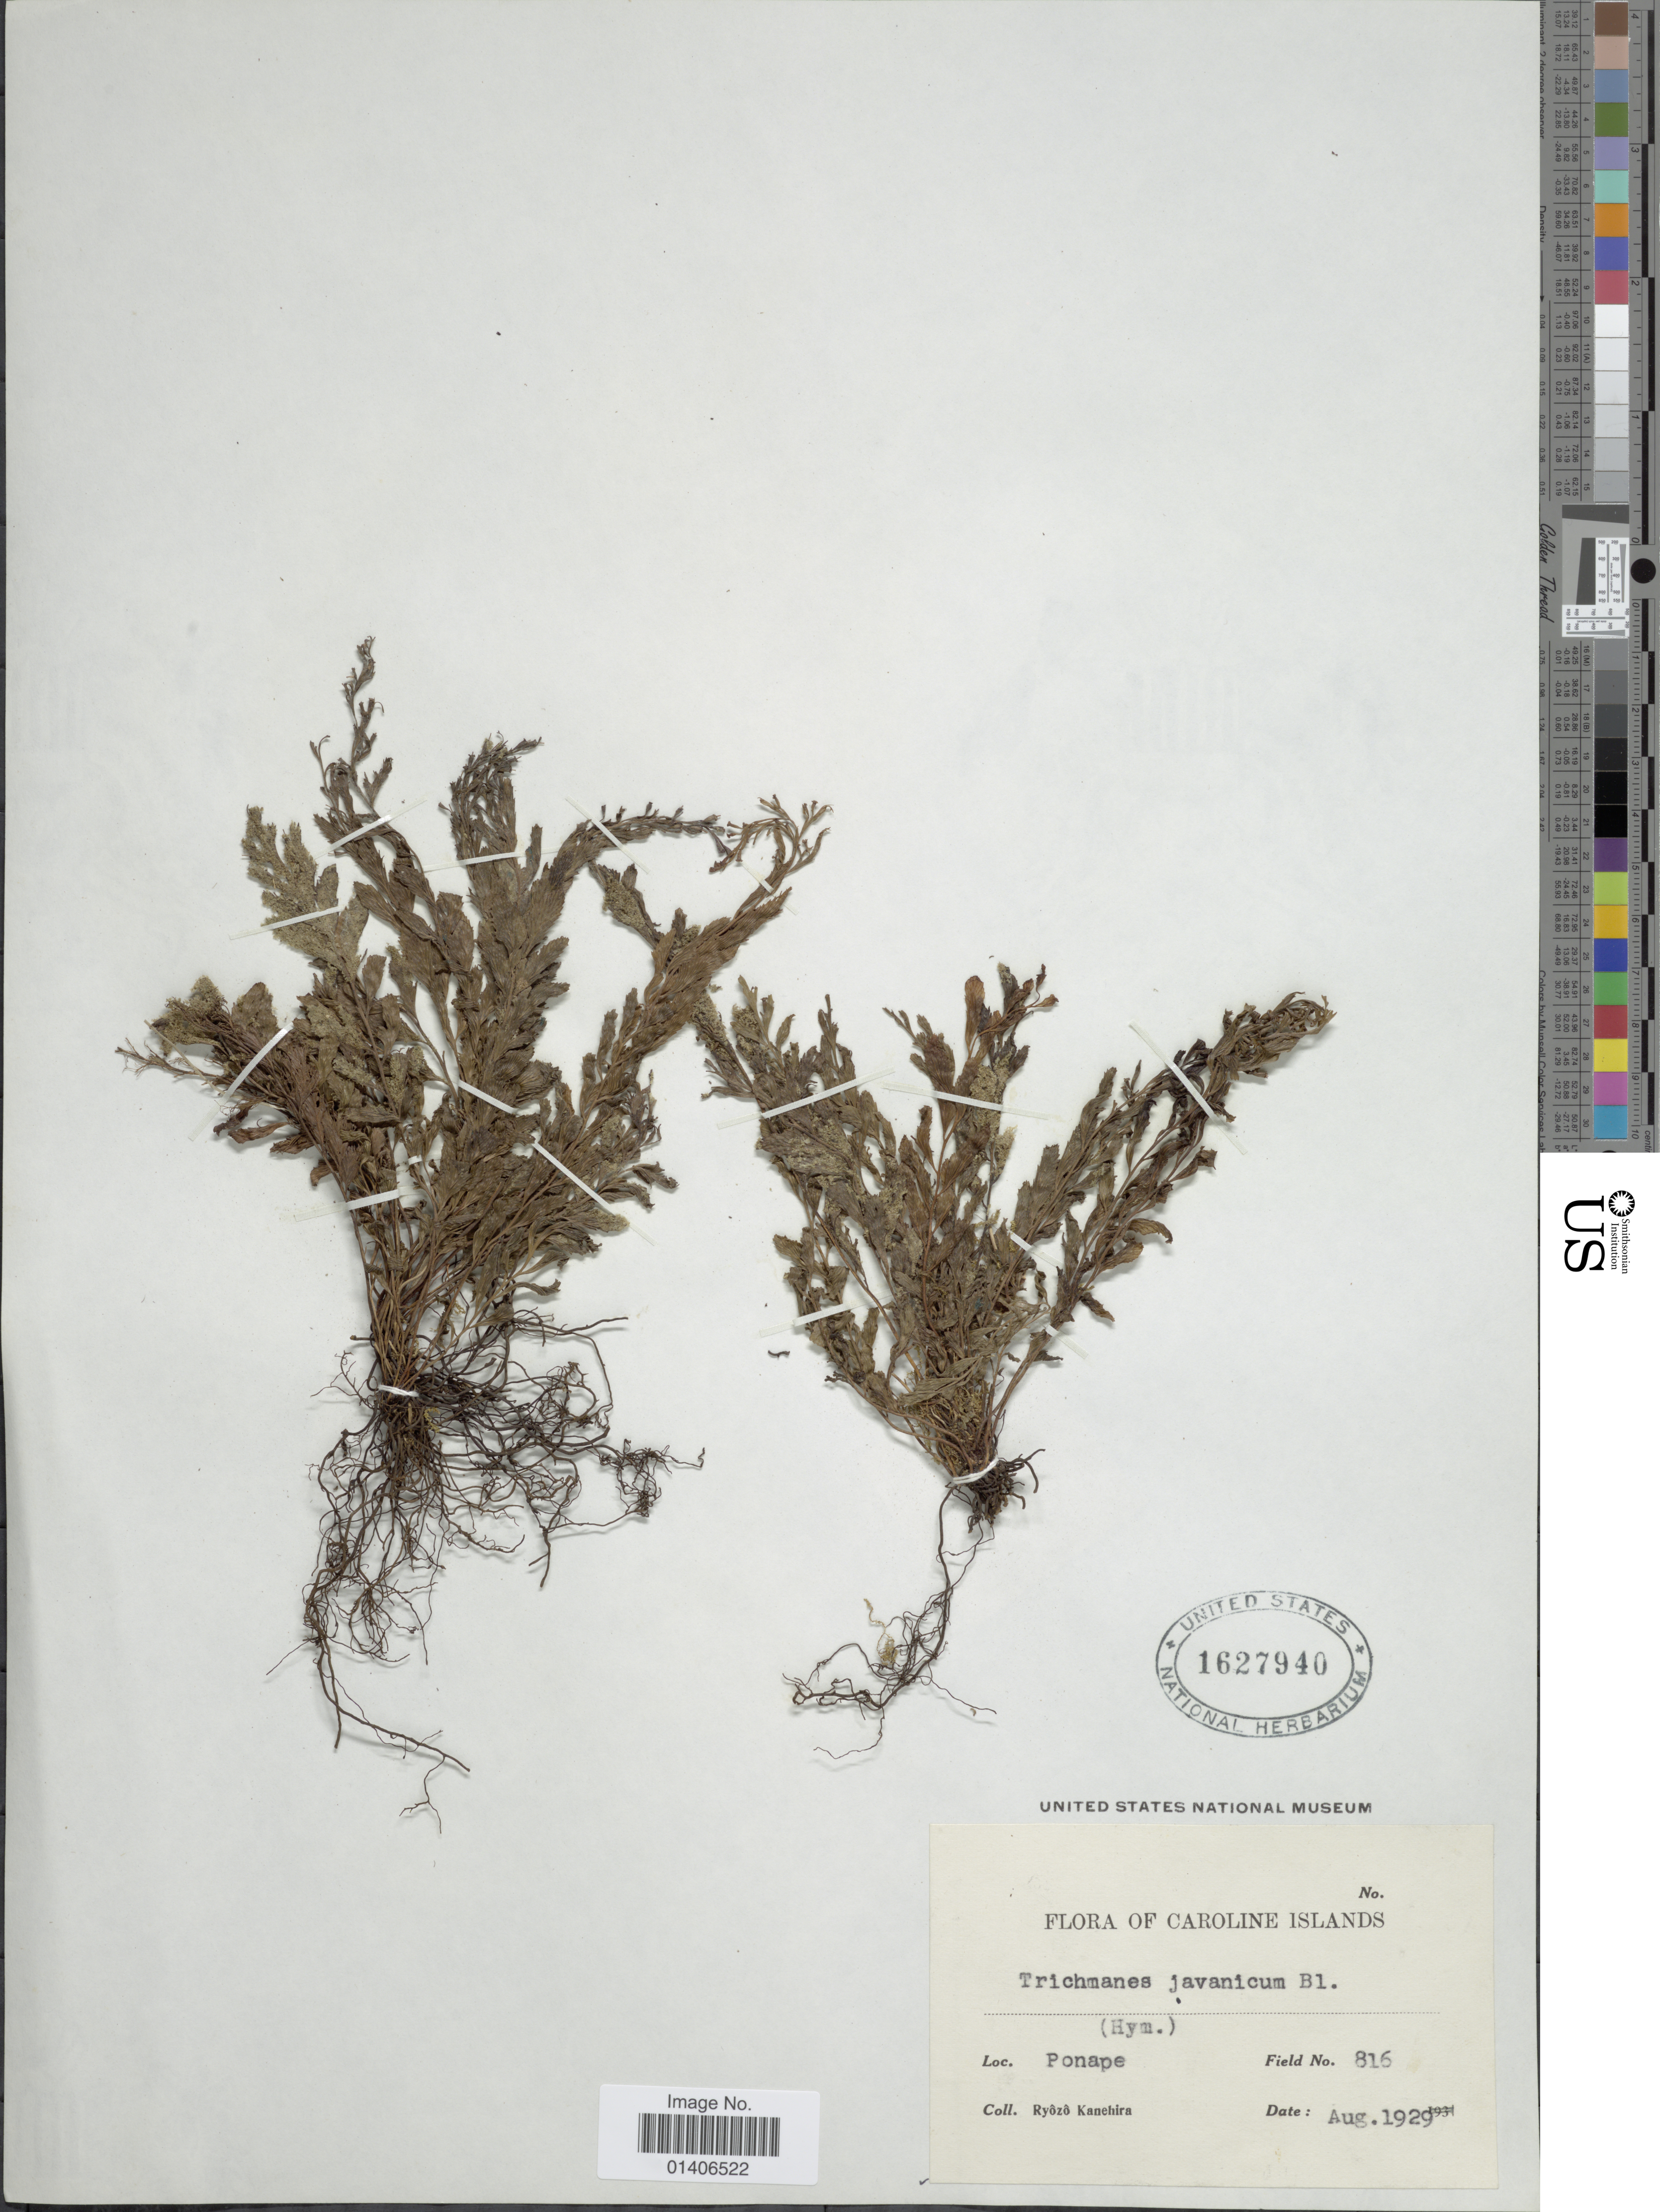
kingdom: Plantae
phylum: Tracheophyta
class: Polypodiopsida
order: Hymenophyllales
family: Hymenophyllaceae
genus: Cephalomanes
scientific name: Cephalomanes atrovirens subsp. boryanum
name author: (Kunze) K. Iwats.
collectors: R. Kanehira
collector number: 816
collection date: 1929-08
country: Micronesia, Federated States of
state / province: Pohnpei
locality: Caroline Islands, Ponape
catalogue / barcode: US 1627940